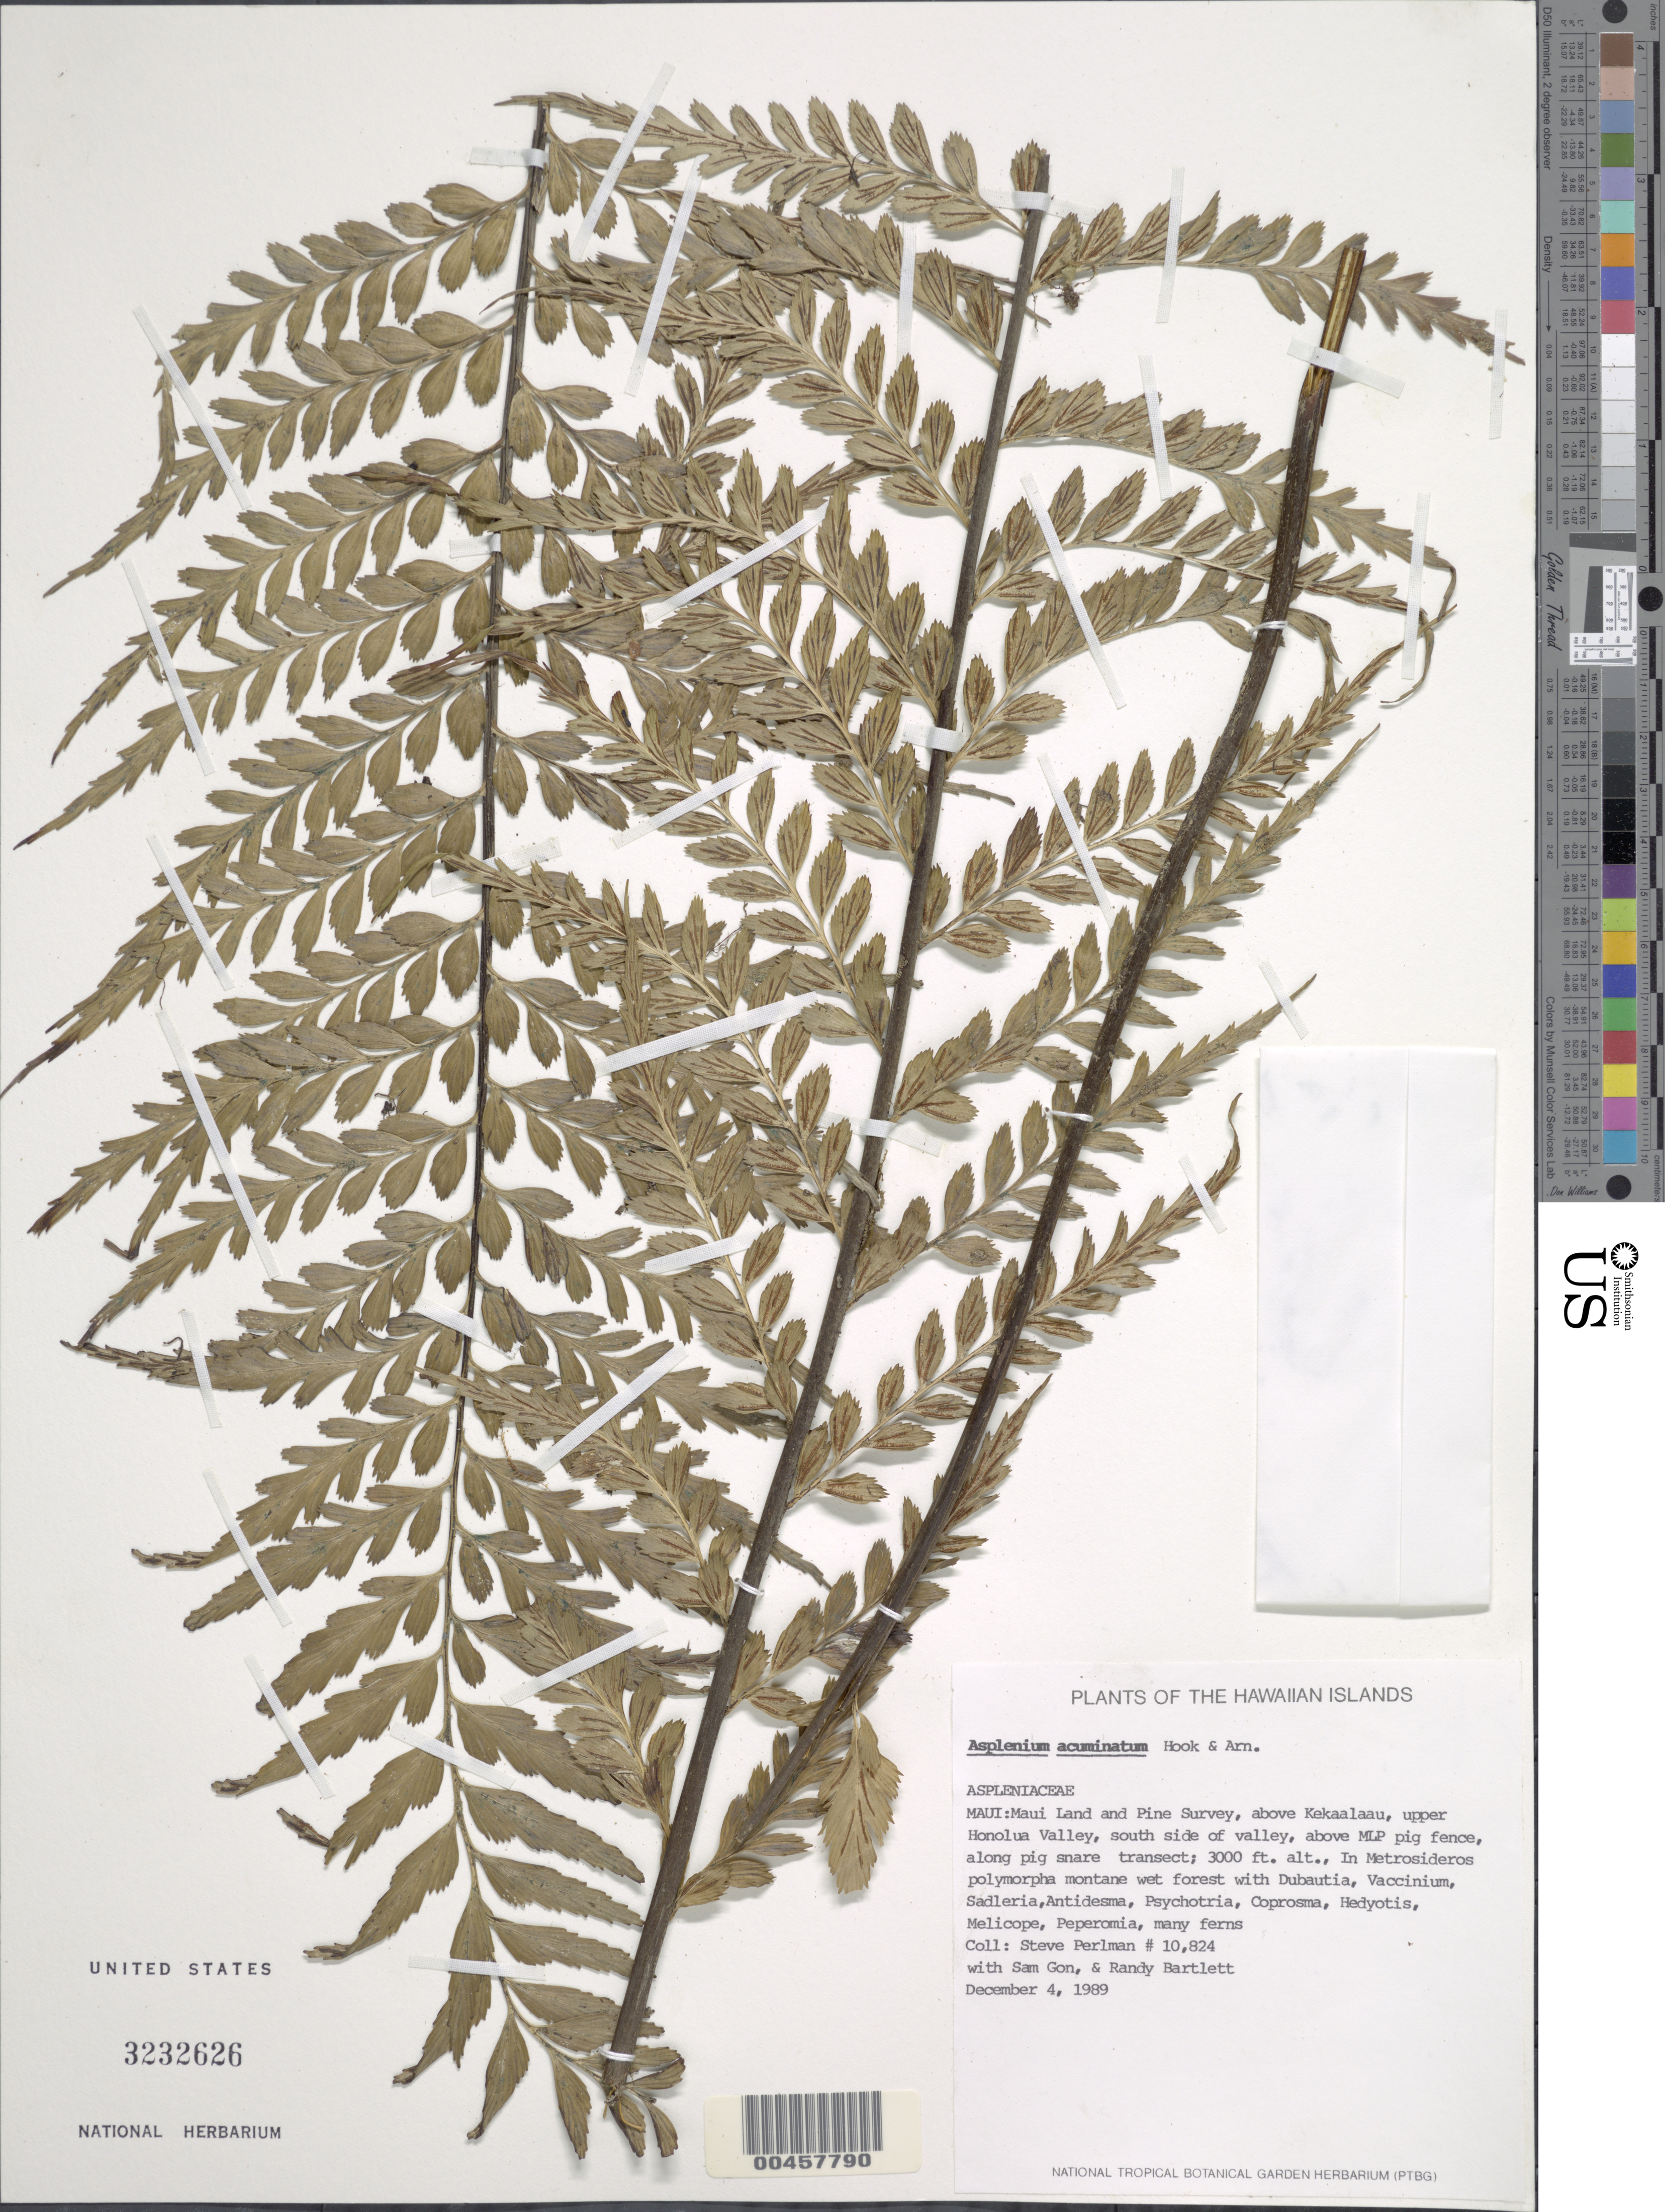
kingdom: Plantae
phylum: Tracheophyta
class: Polypodiopsida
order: Polypodiales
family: Aspleniaceae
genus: Asplenium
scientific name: Asplenium acuminatum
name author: Hook. & Arn.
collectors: S. P. Perlman, S. Gon & R. Bartlett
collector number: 10824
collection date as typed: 4 Dec 1989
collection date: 1989-12-04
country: United States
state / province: Hawaii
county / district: Maui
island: Maui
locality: Maui Land and Pine Survey, above Kekaalaau, upper Honolua Valley, S side of valley, above MLP pig fence, along pig snare trnsct.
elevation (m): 914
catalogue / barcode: US 3232626